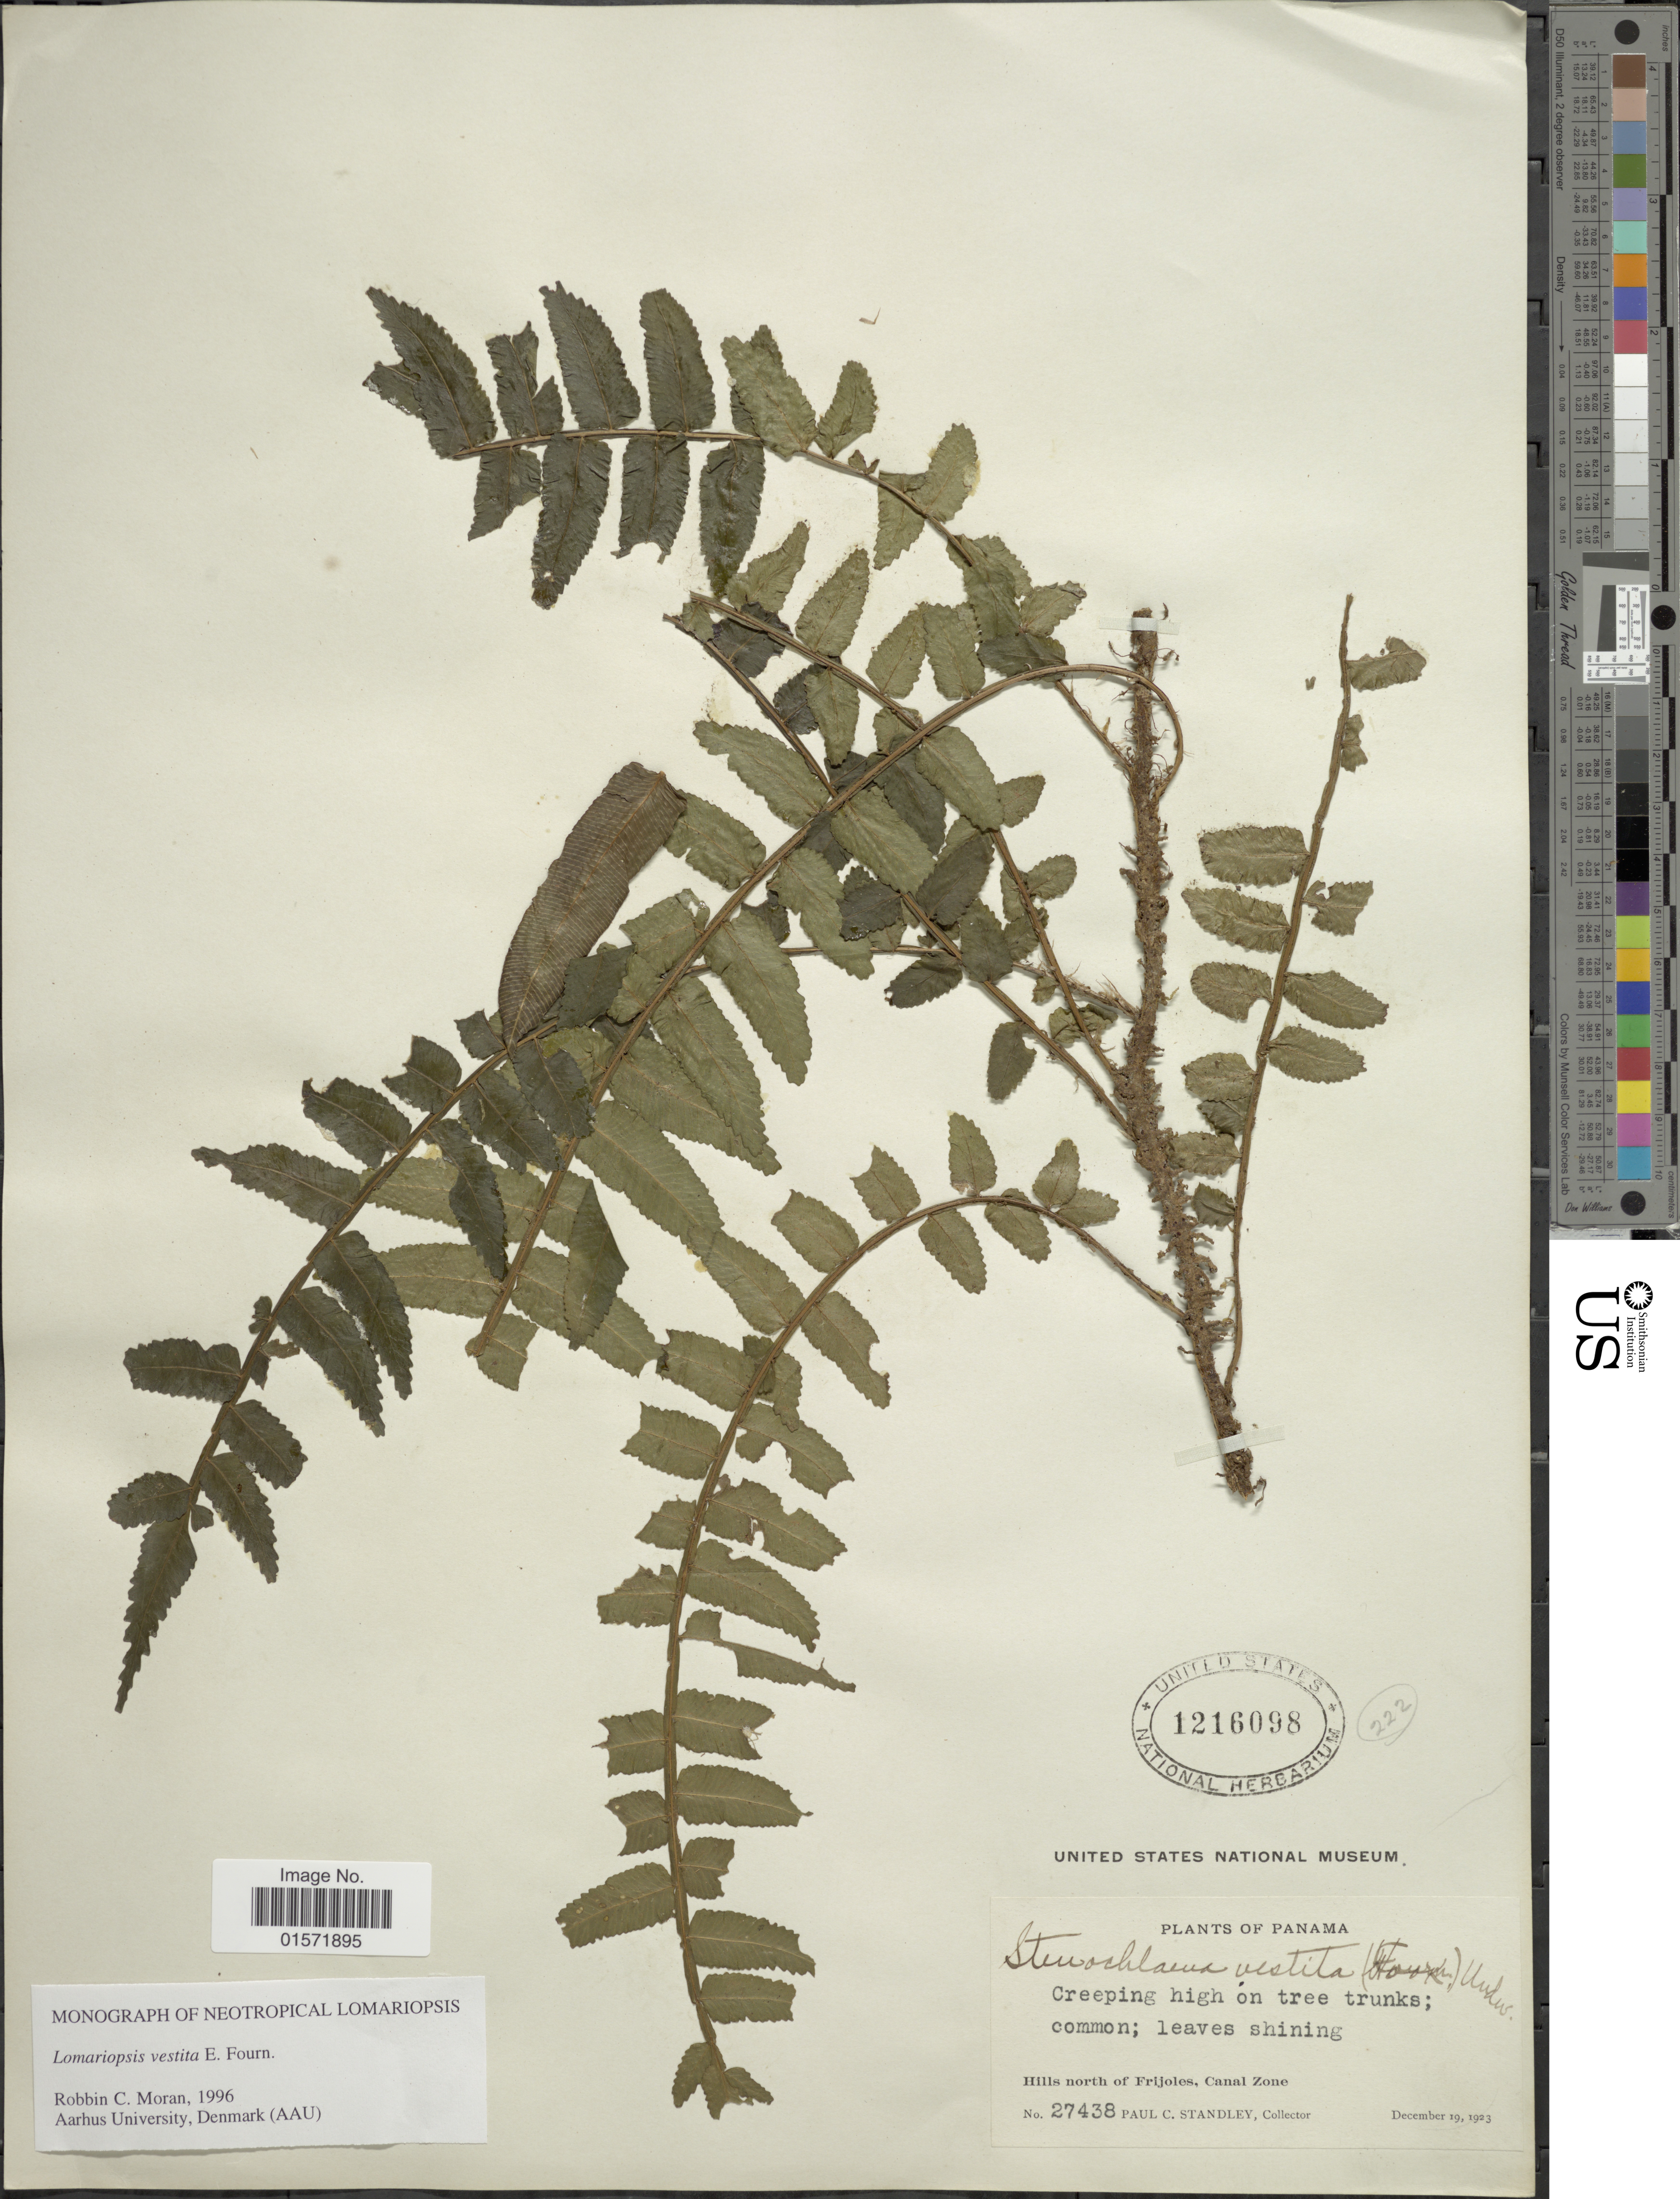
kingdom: Plantae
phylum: Tracheophyta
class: Polypodiopsida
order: Polypodiales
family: Lomariopsidaceae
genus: Lomariopsis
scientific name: Lomariopsis vestita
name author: E. Fourn.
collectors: P. C. Standley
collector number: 27438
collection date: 1923-12-19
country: Panama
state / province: Colón / Panamá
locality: Hills north of Frijoles, Canal Zone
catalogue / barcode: US 1216098